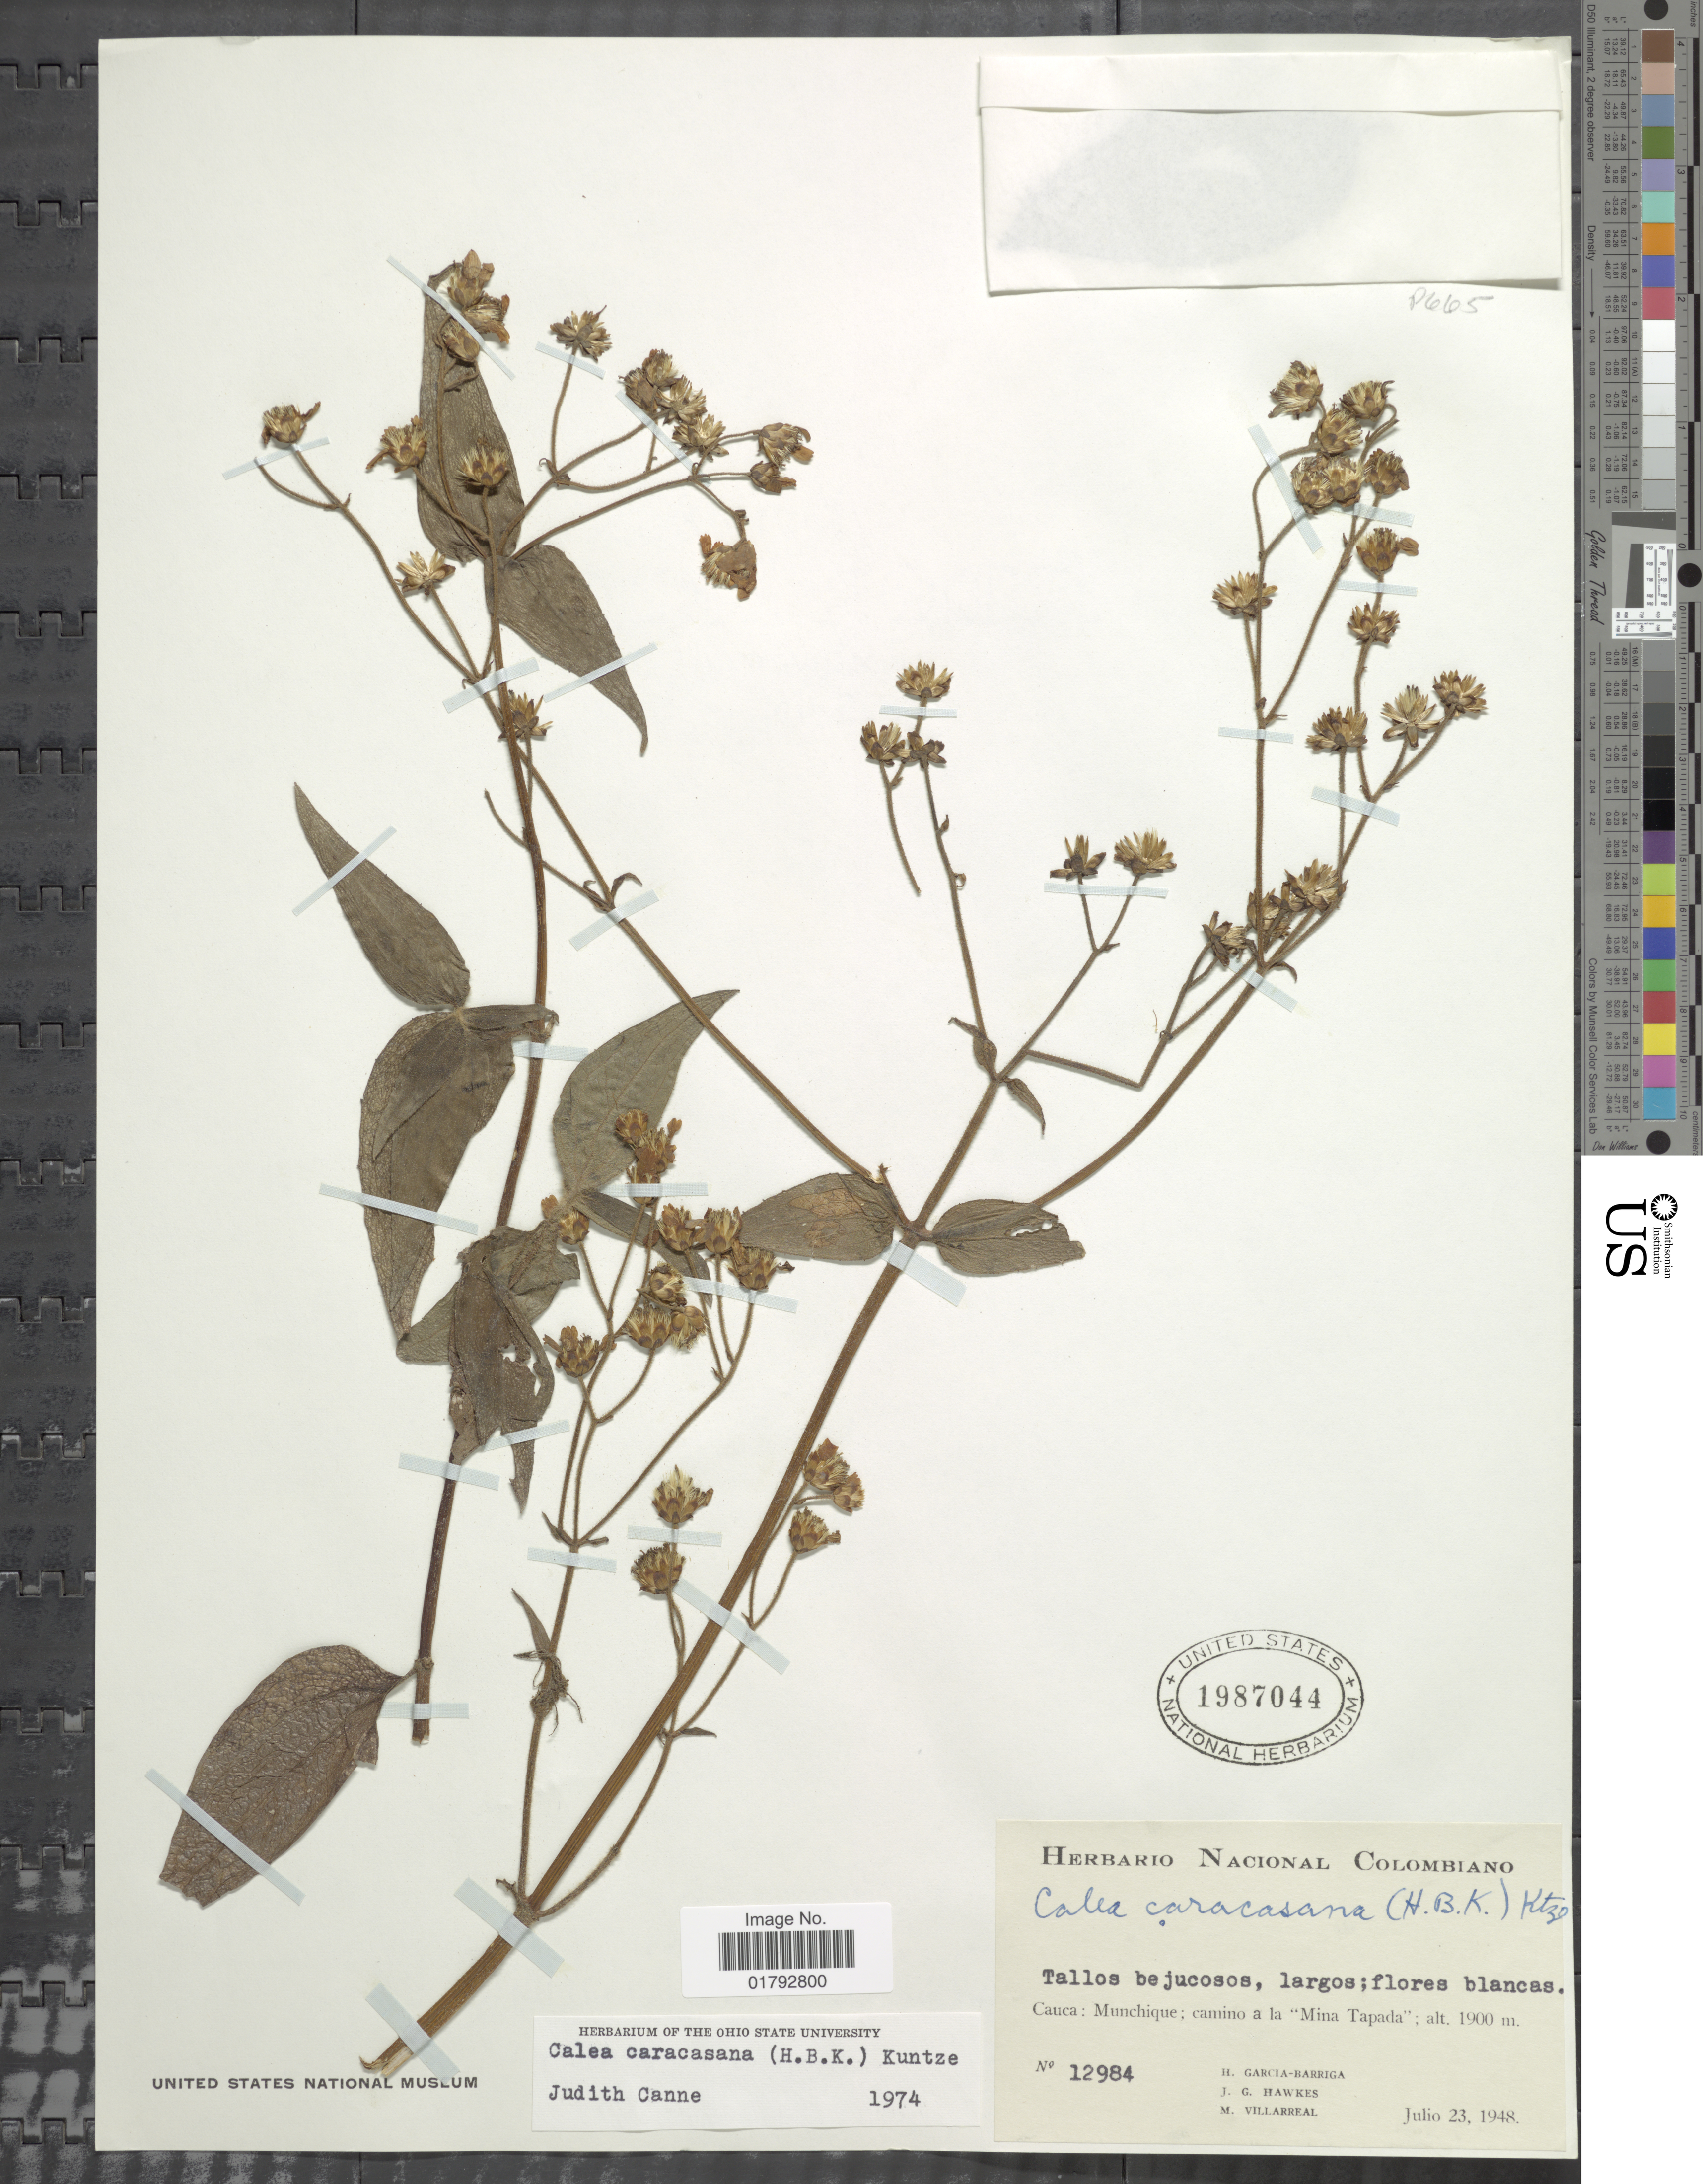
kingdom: Plantae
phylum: Tracheophyta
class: Magnoliopsida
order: Asterales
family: Asteraceae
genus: Alloispermum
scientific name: Alloispermum caracasanum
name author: (Kunth) H. Rob.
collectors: H. García Barriga, J. Hawkes & M. Villarreal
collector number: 12984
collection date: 1948-07-23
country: Colombia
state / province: Cauca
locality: Cauca: Munichique; camino a la "Mina Tapada".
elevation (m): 1900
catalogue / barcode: US 1987044